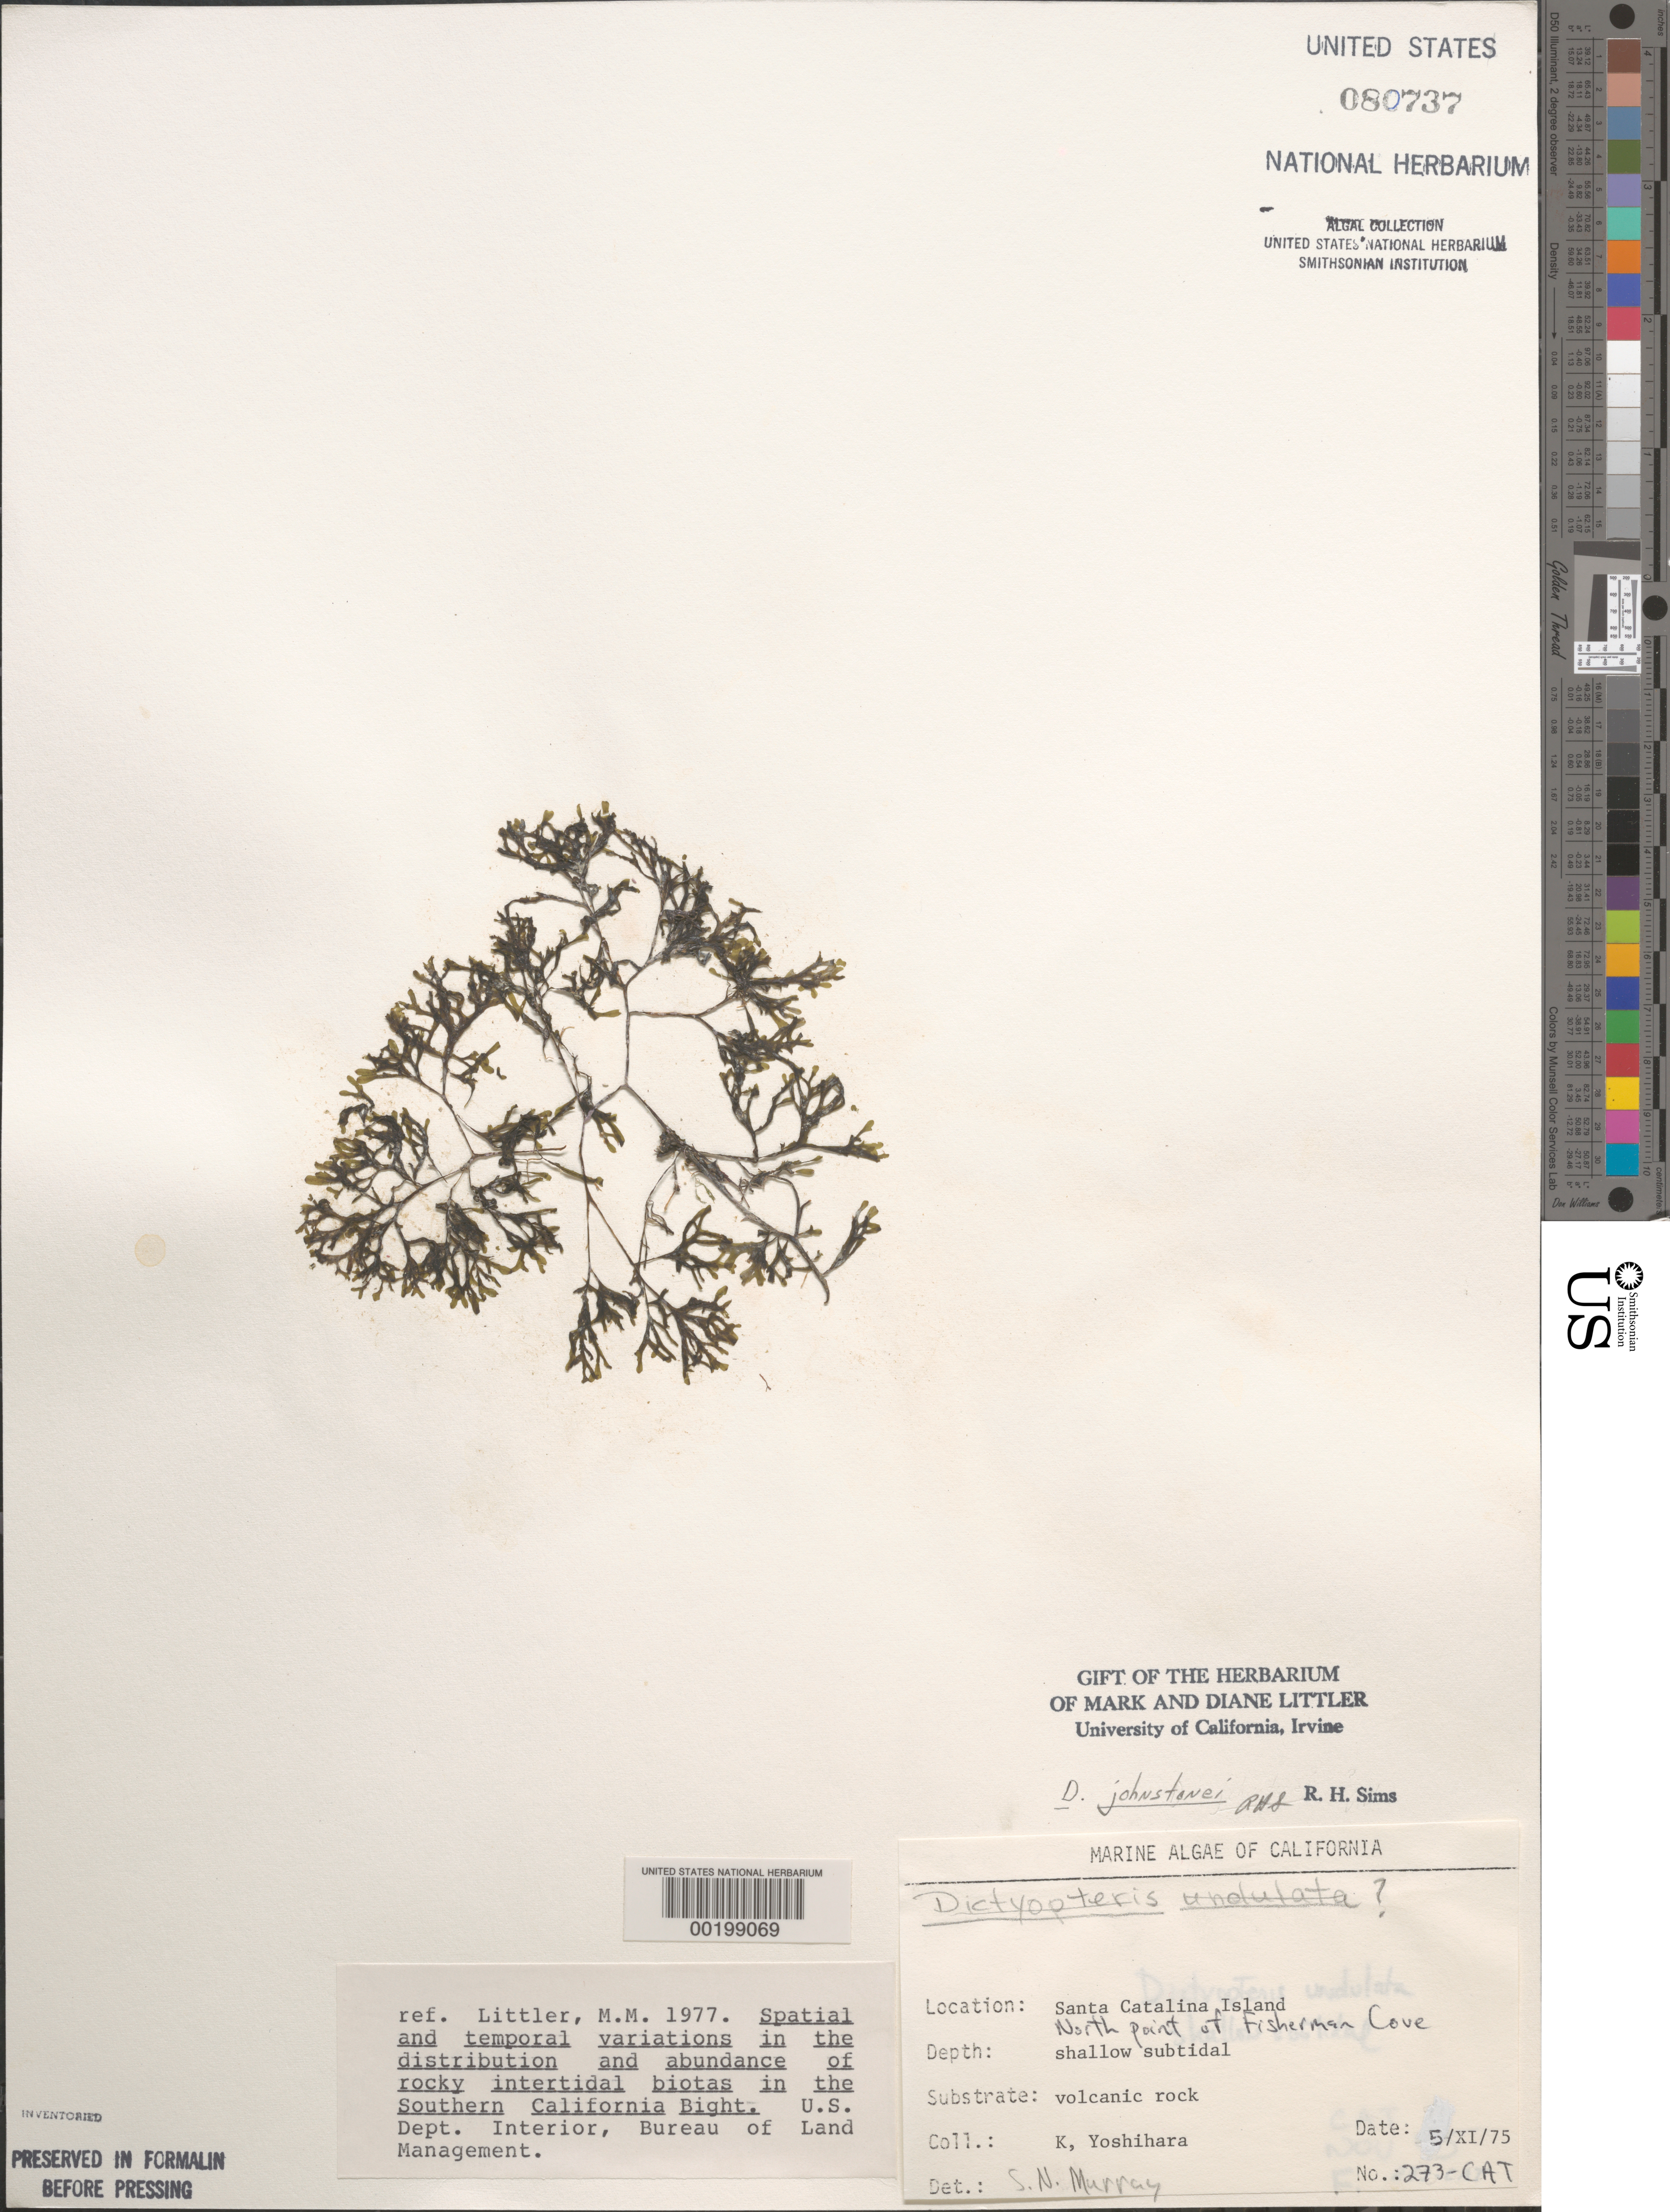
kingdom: Chromista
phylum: Ochrophyta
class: Phaeophyceae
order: Dictyotales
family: Dictyotaceae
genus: Dictyota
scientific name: Dictyota coriacea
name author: (E.M. Holmes) I.K. Hwang et al.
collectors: K. Yoshihara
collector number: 273-cat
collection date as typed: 05 Nov 1975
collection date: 1975-11-05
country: United States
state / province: California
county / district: Los Angeles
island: Santa Catalina Island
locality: Fishermen Cove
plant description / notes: BLM-SOCALBIGHT Rocky Intertidal Survey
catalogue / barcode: US 80737